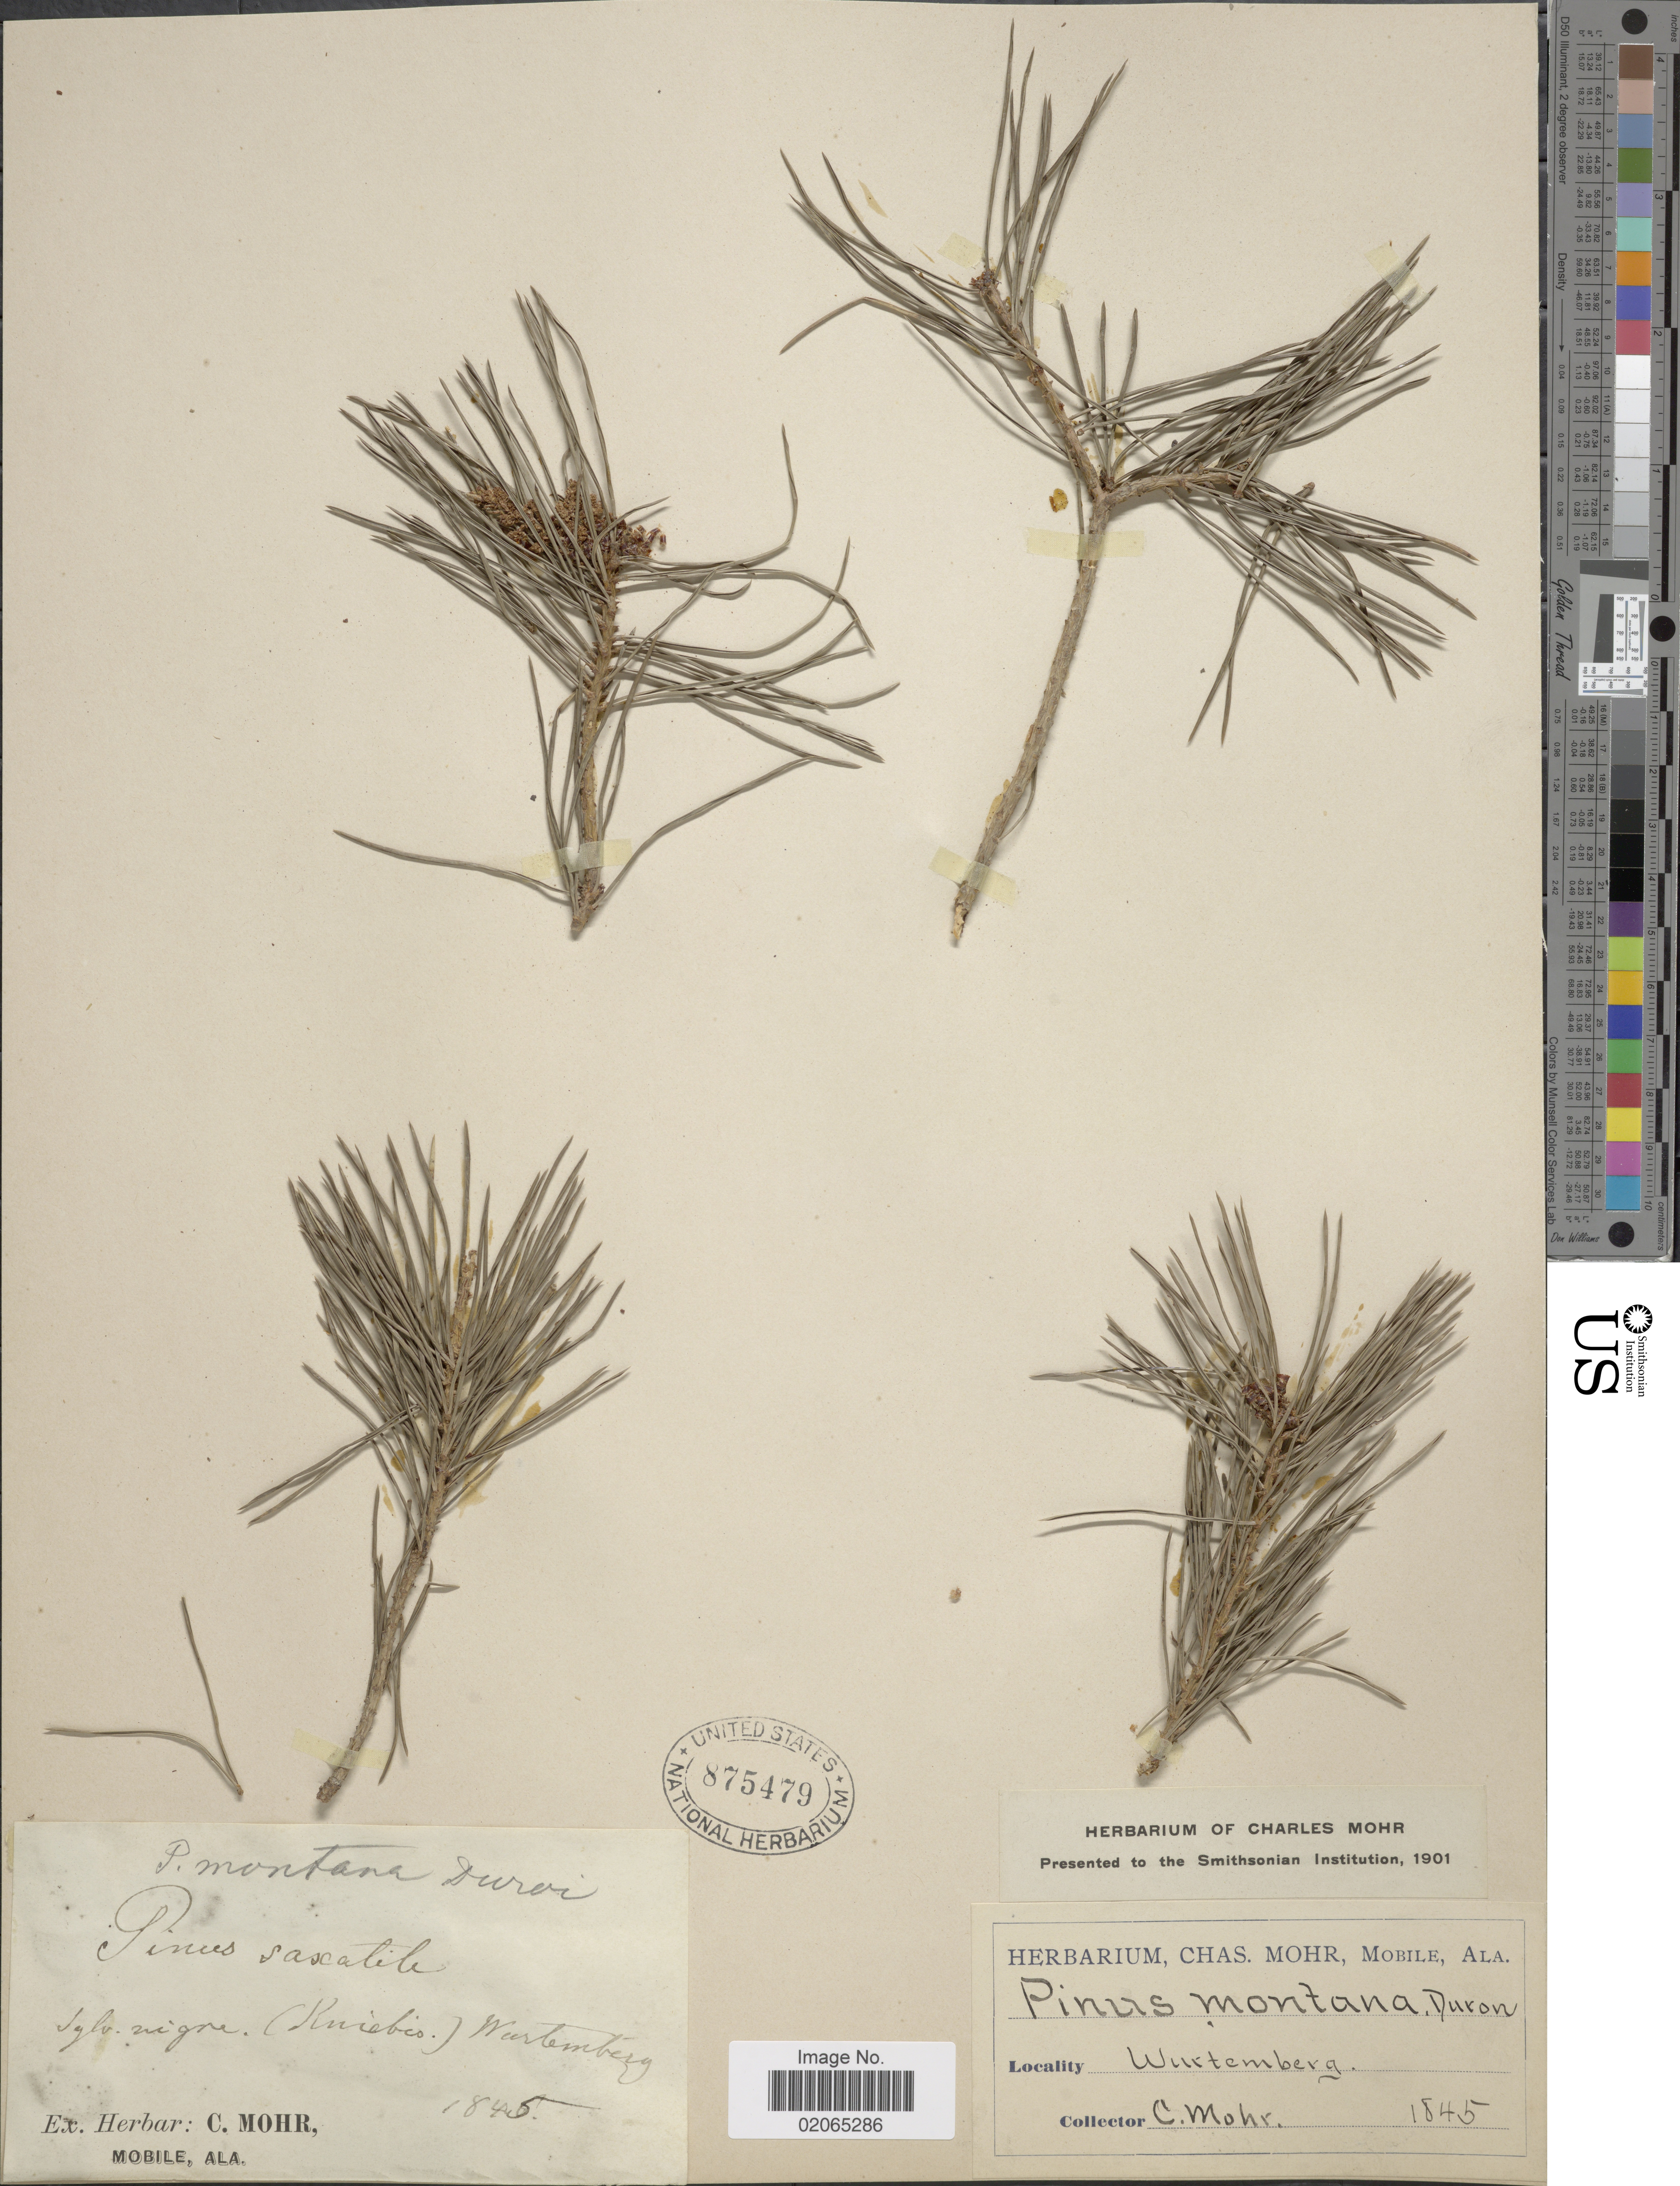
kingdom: Plantae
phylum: Tracheophyta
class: Pinopsida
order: Pinales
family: Pinaceae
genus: Pinus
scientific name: Pinus mugo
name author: Turra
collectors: C. T. Mohr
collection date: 1845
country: Germany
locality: Wurtemberg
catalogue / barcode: US 875479